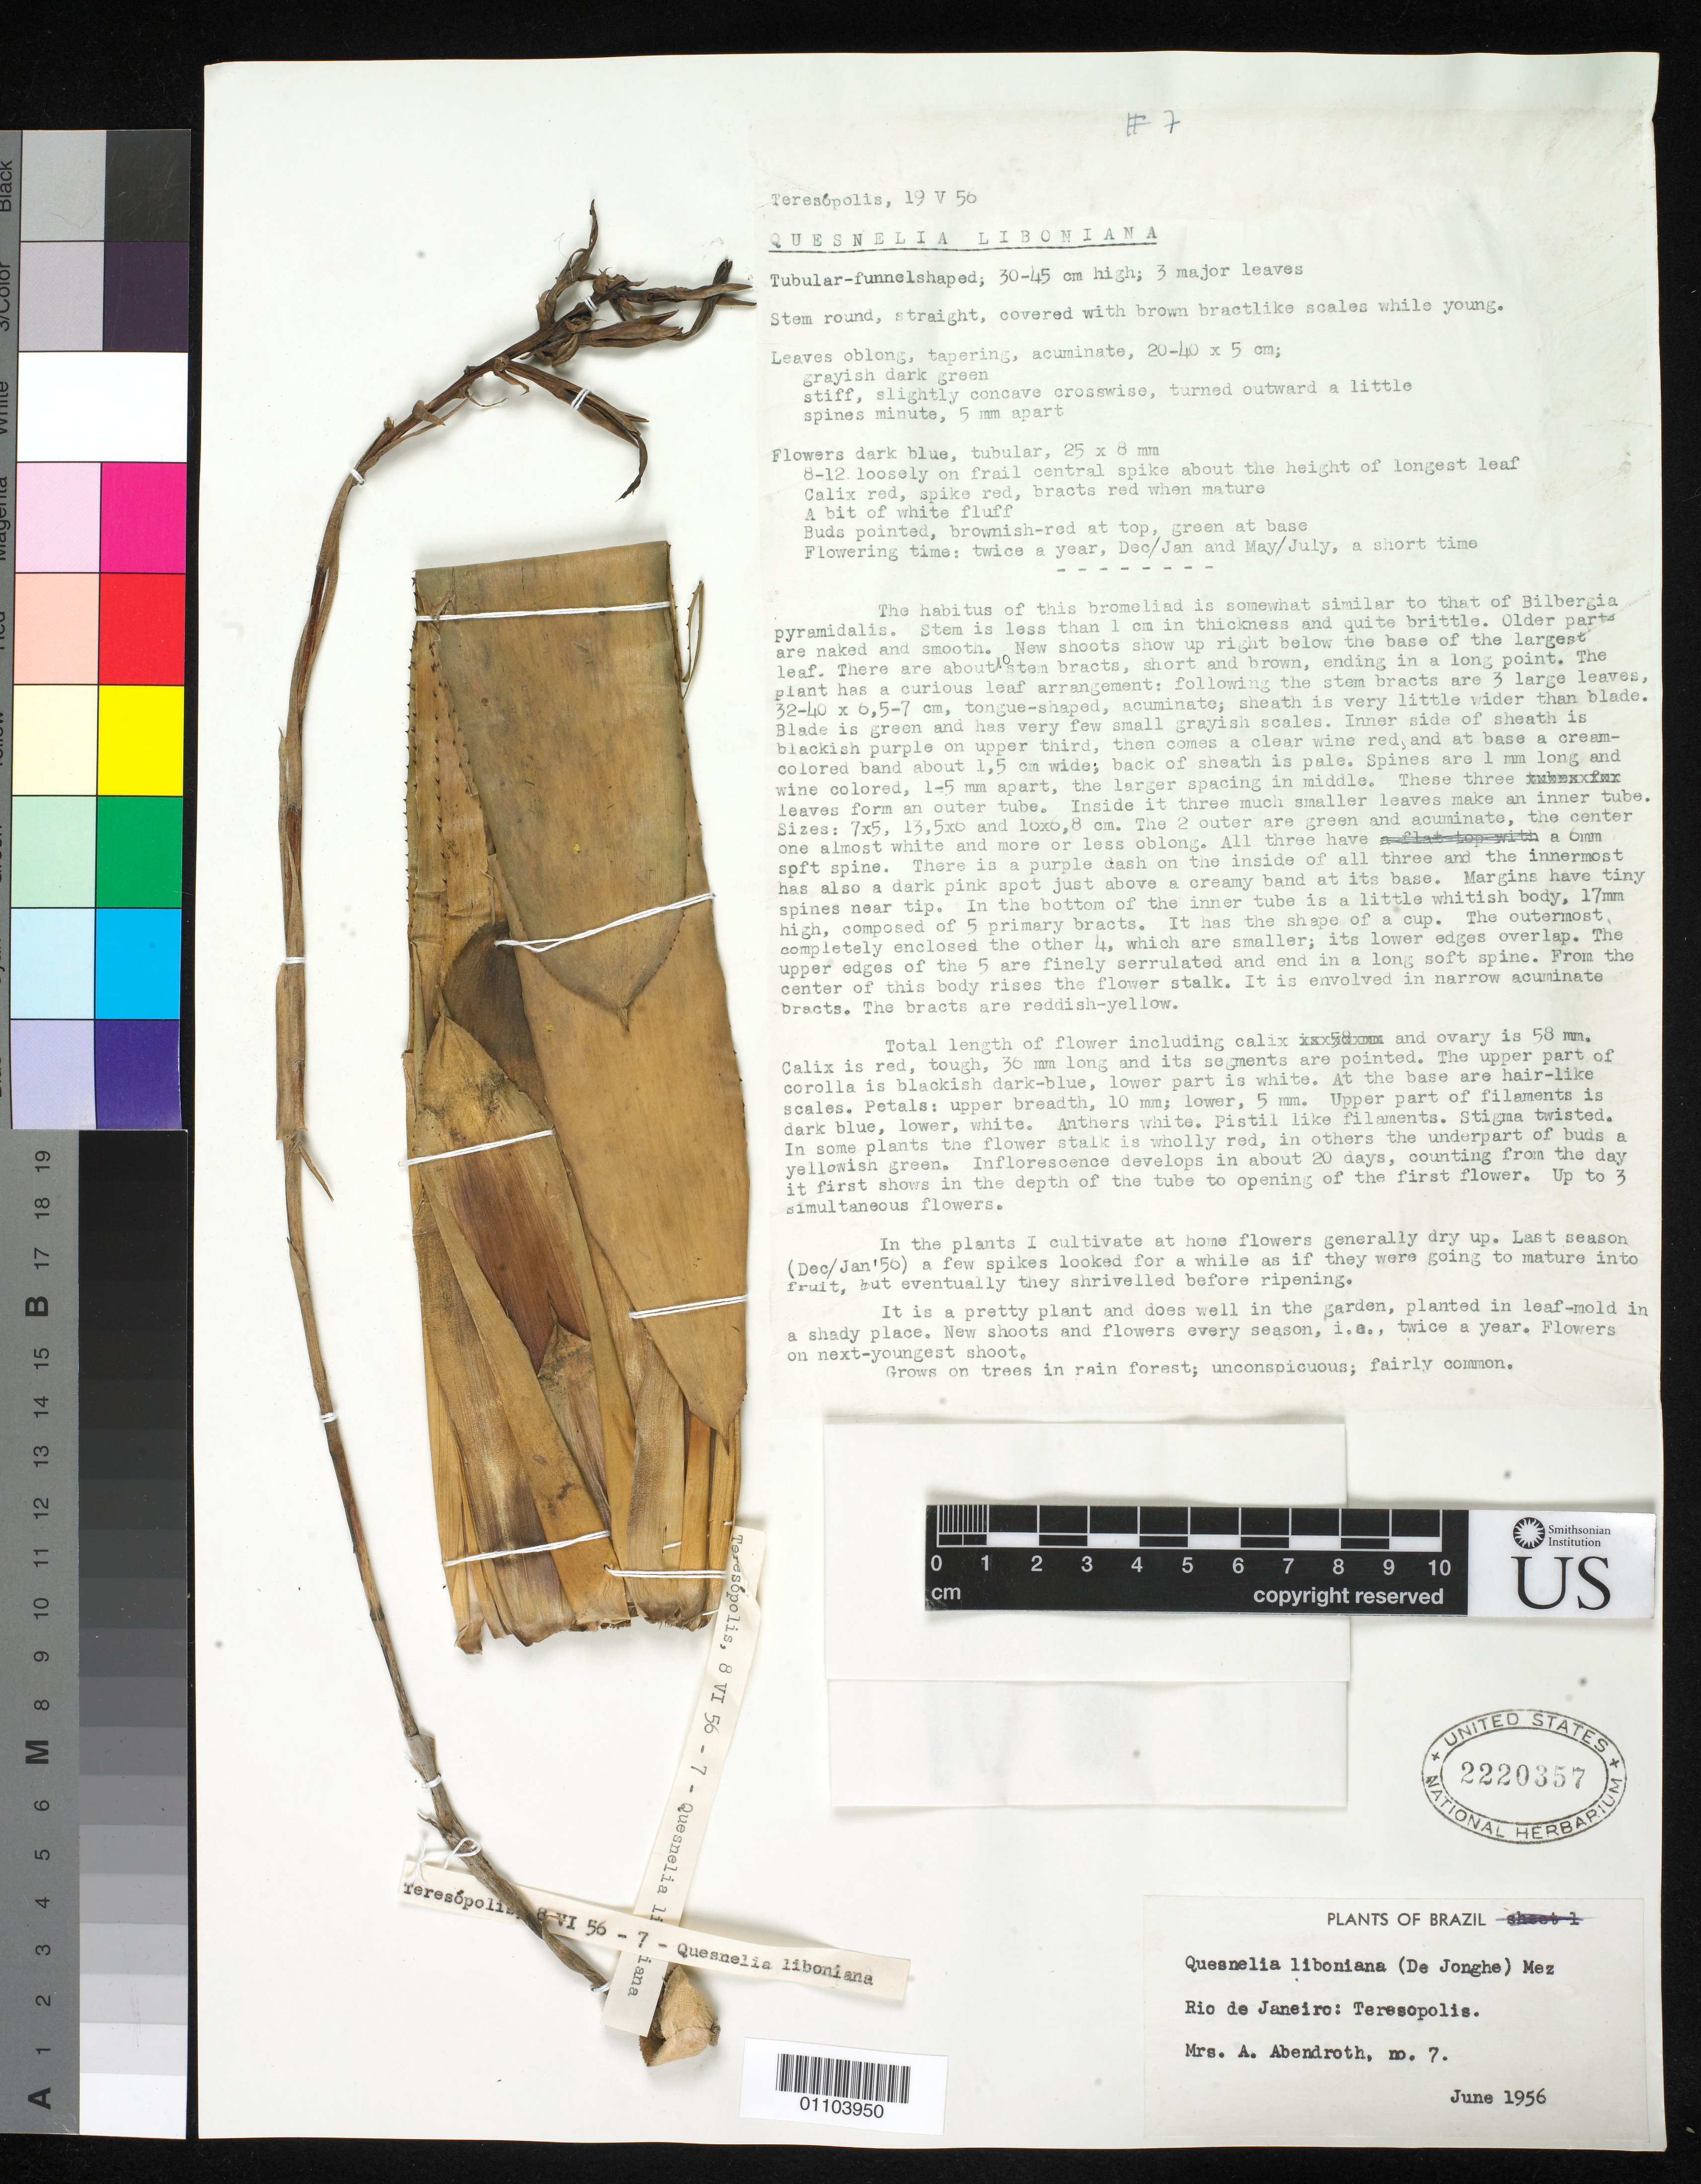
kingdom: Plantae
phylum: Tracheophyta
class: Liliopsida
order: Poales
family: Bromeliaceae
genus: Quesnelia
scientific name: Quesnelia liboniana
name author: (De Jonghe) Mez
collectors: A. Abendroth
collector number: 7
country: Brazil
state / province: Rio de Janeiro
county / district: Teresópolis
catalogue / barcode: US 2220357